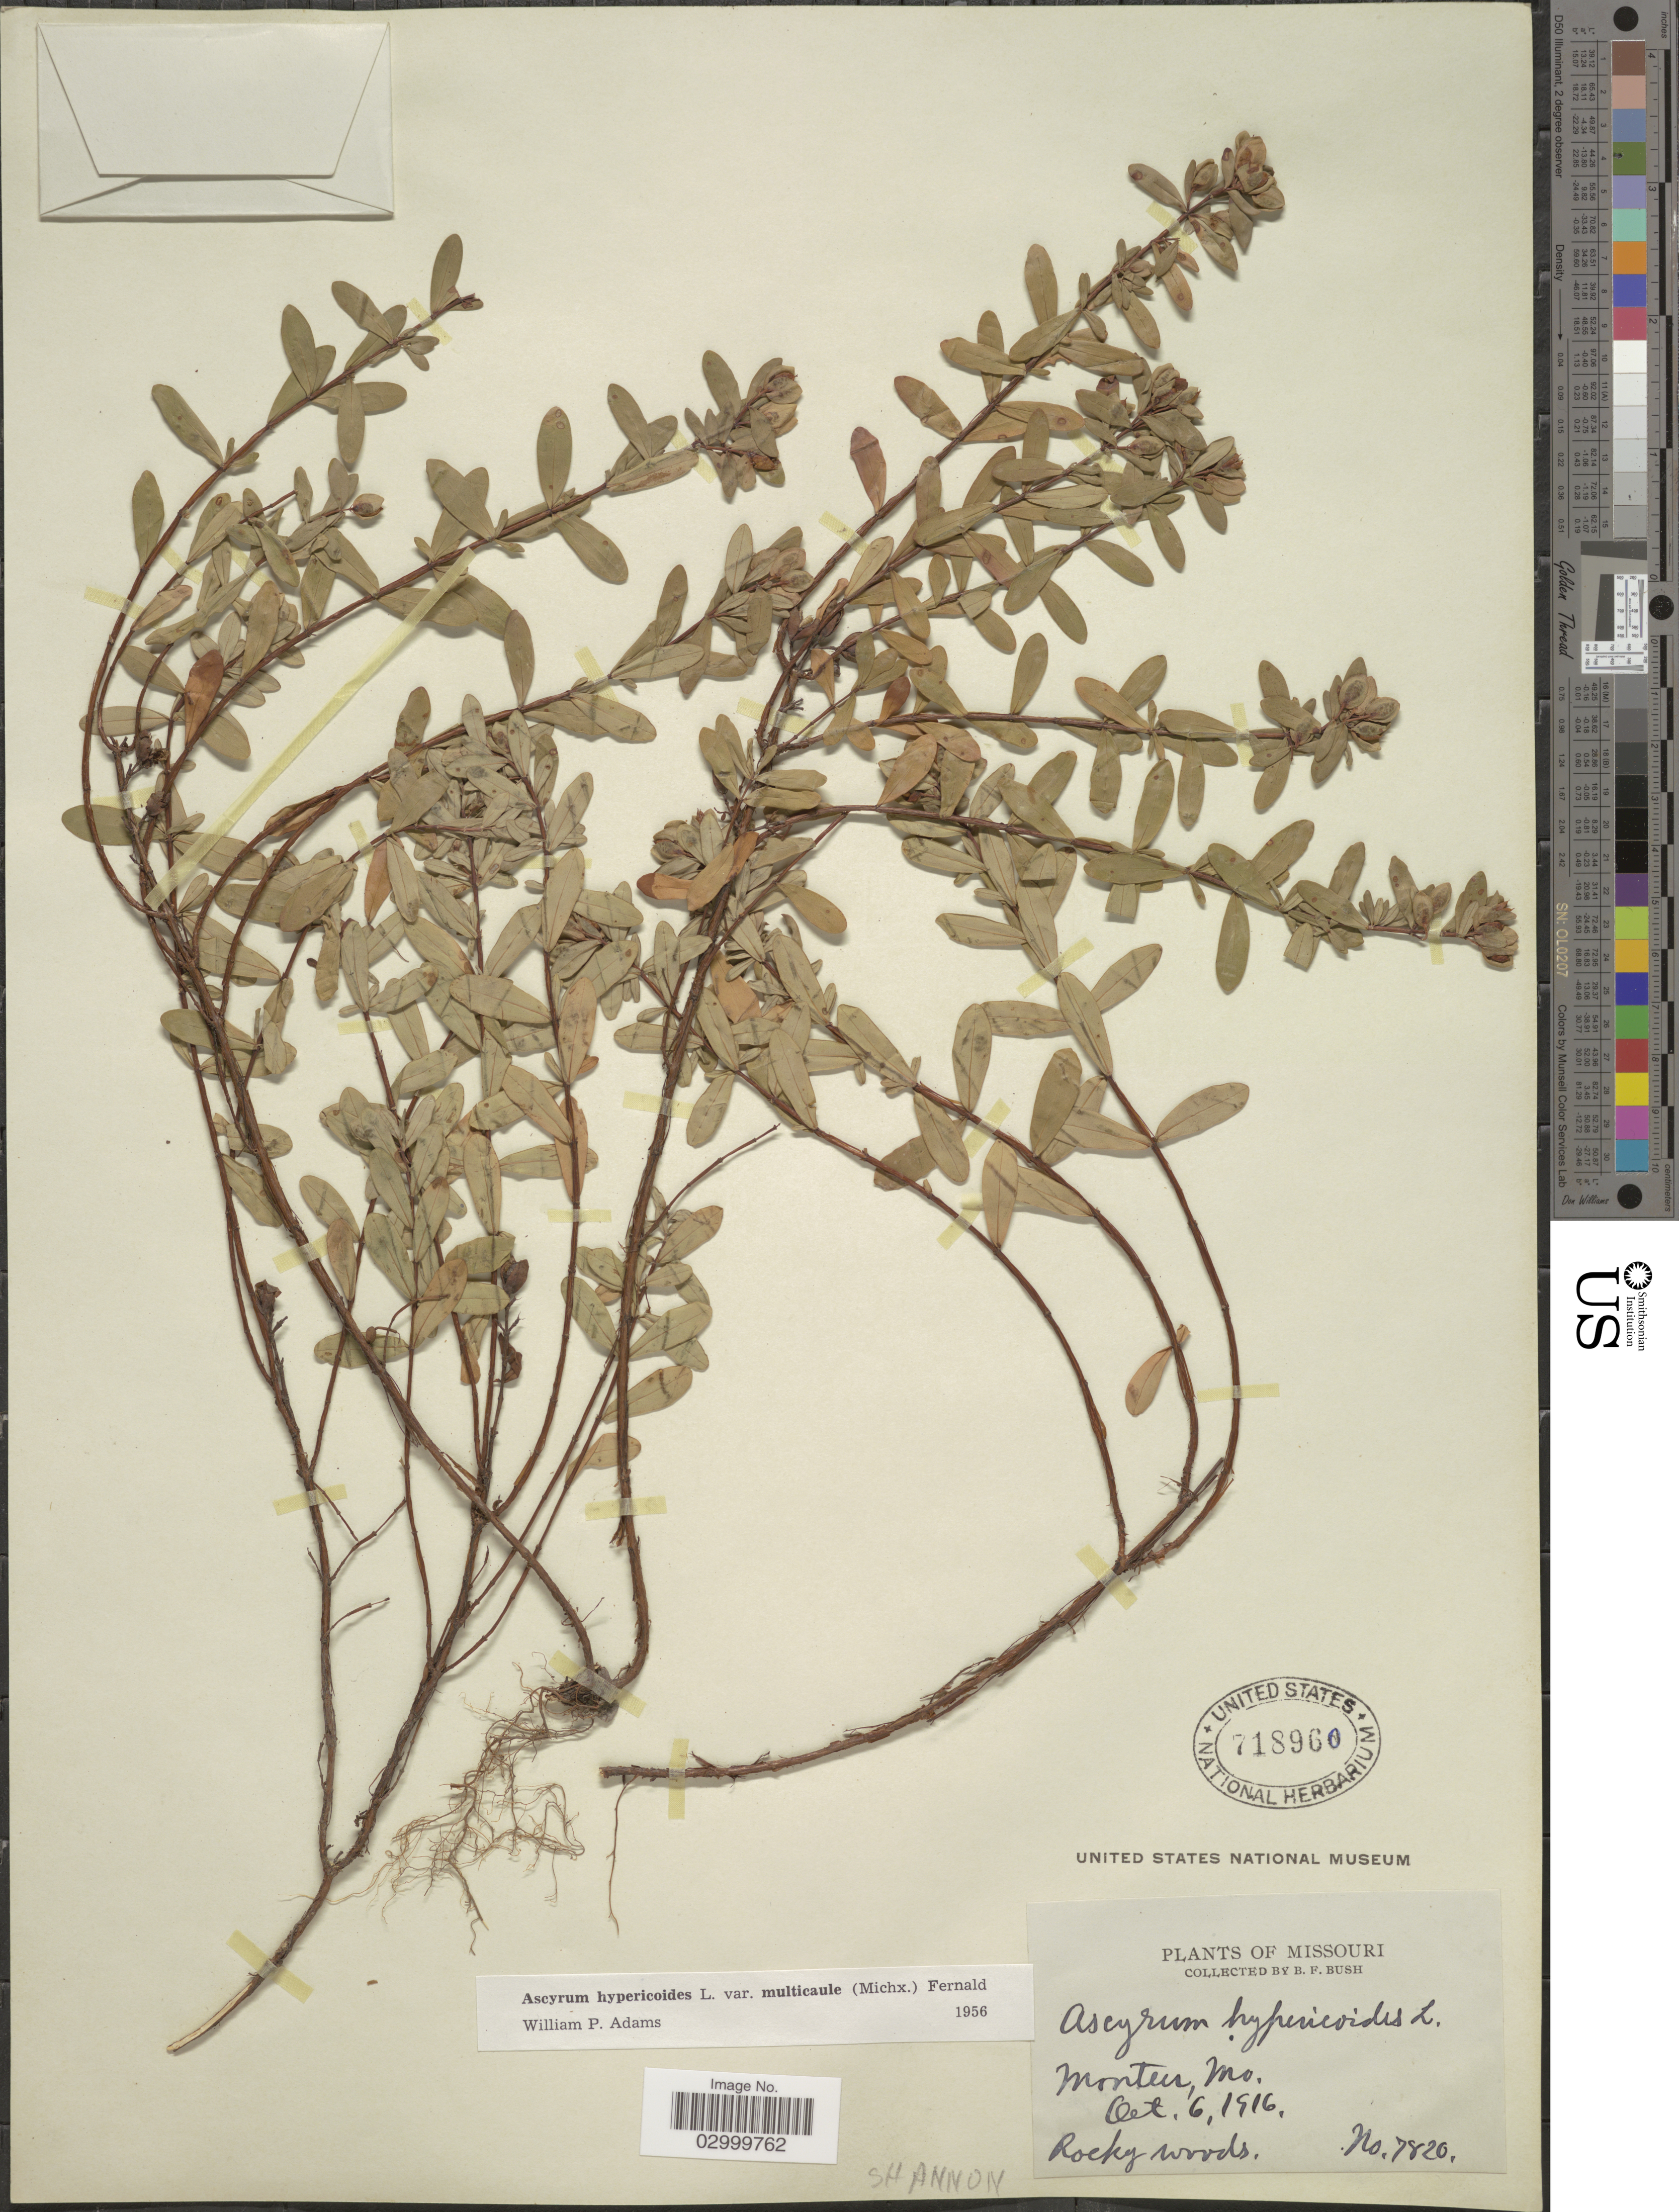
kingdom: Plantae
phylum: Tracheophyta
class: Magnoliopsida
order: Malpighiales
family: Hypericaceae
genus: Hypericum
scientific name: Hypericum stragulum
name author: W.P. Adams & N. Robson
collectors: B. F. Bush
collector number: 7820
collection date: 1916-10-06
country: United States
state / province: Missouri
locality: Montier, Shannon.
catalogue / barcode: US 718960